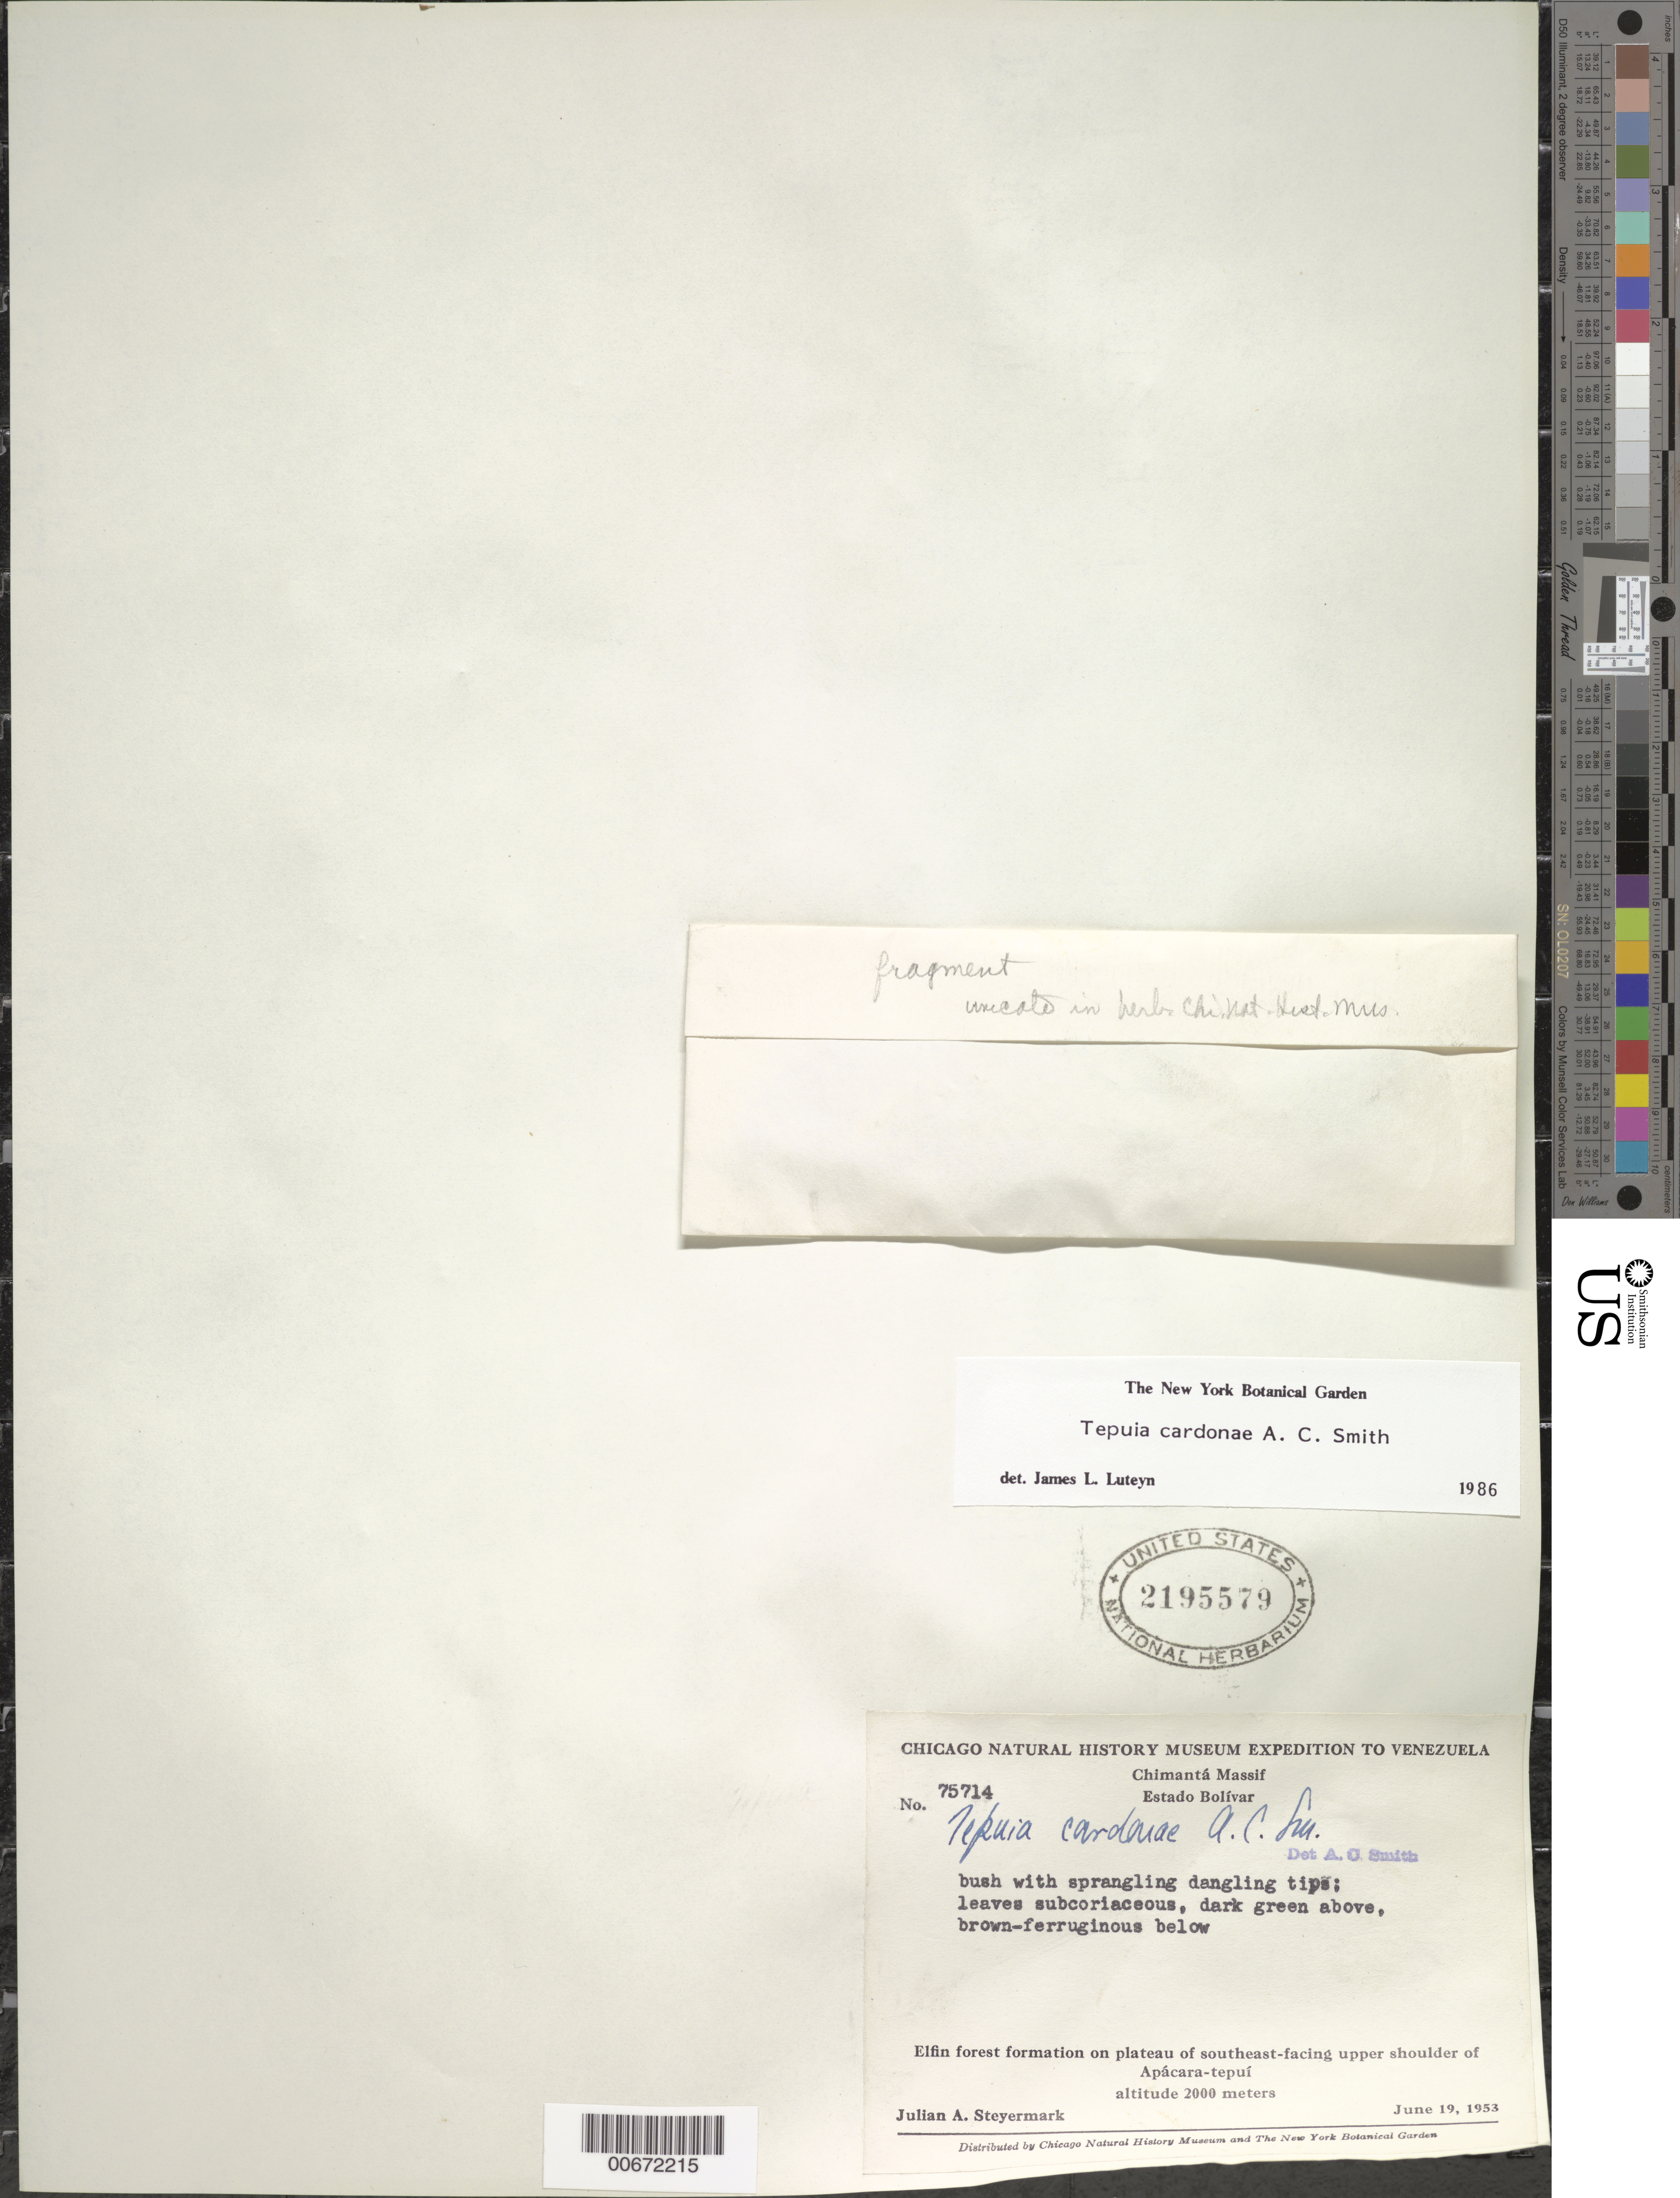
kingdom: Plantae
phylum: Tracheophyta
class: Magnoliopsida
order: Ericales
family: Ericaceae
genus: Tepuia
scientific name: Tepuia cardonae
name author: A.C. Sm.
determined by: Luteyn, J. L.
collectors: J. Steyermark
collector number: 75714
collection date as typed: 19-Jun-53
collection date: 1953-06-19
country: Venezuela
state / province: Bolívar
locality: Chimantá Massif, Apácara-tepuí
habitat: Elfin forest formation on plateau, SE facing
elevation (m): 2000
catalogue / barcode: US 2195579